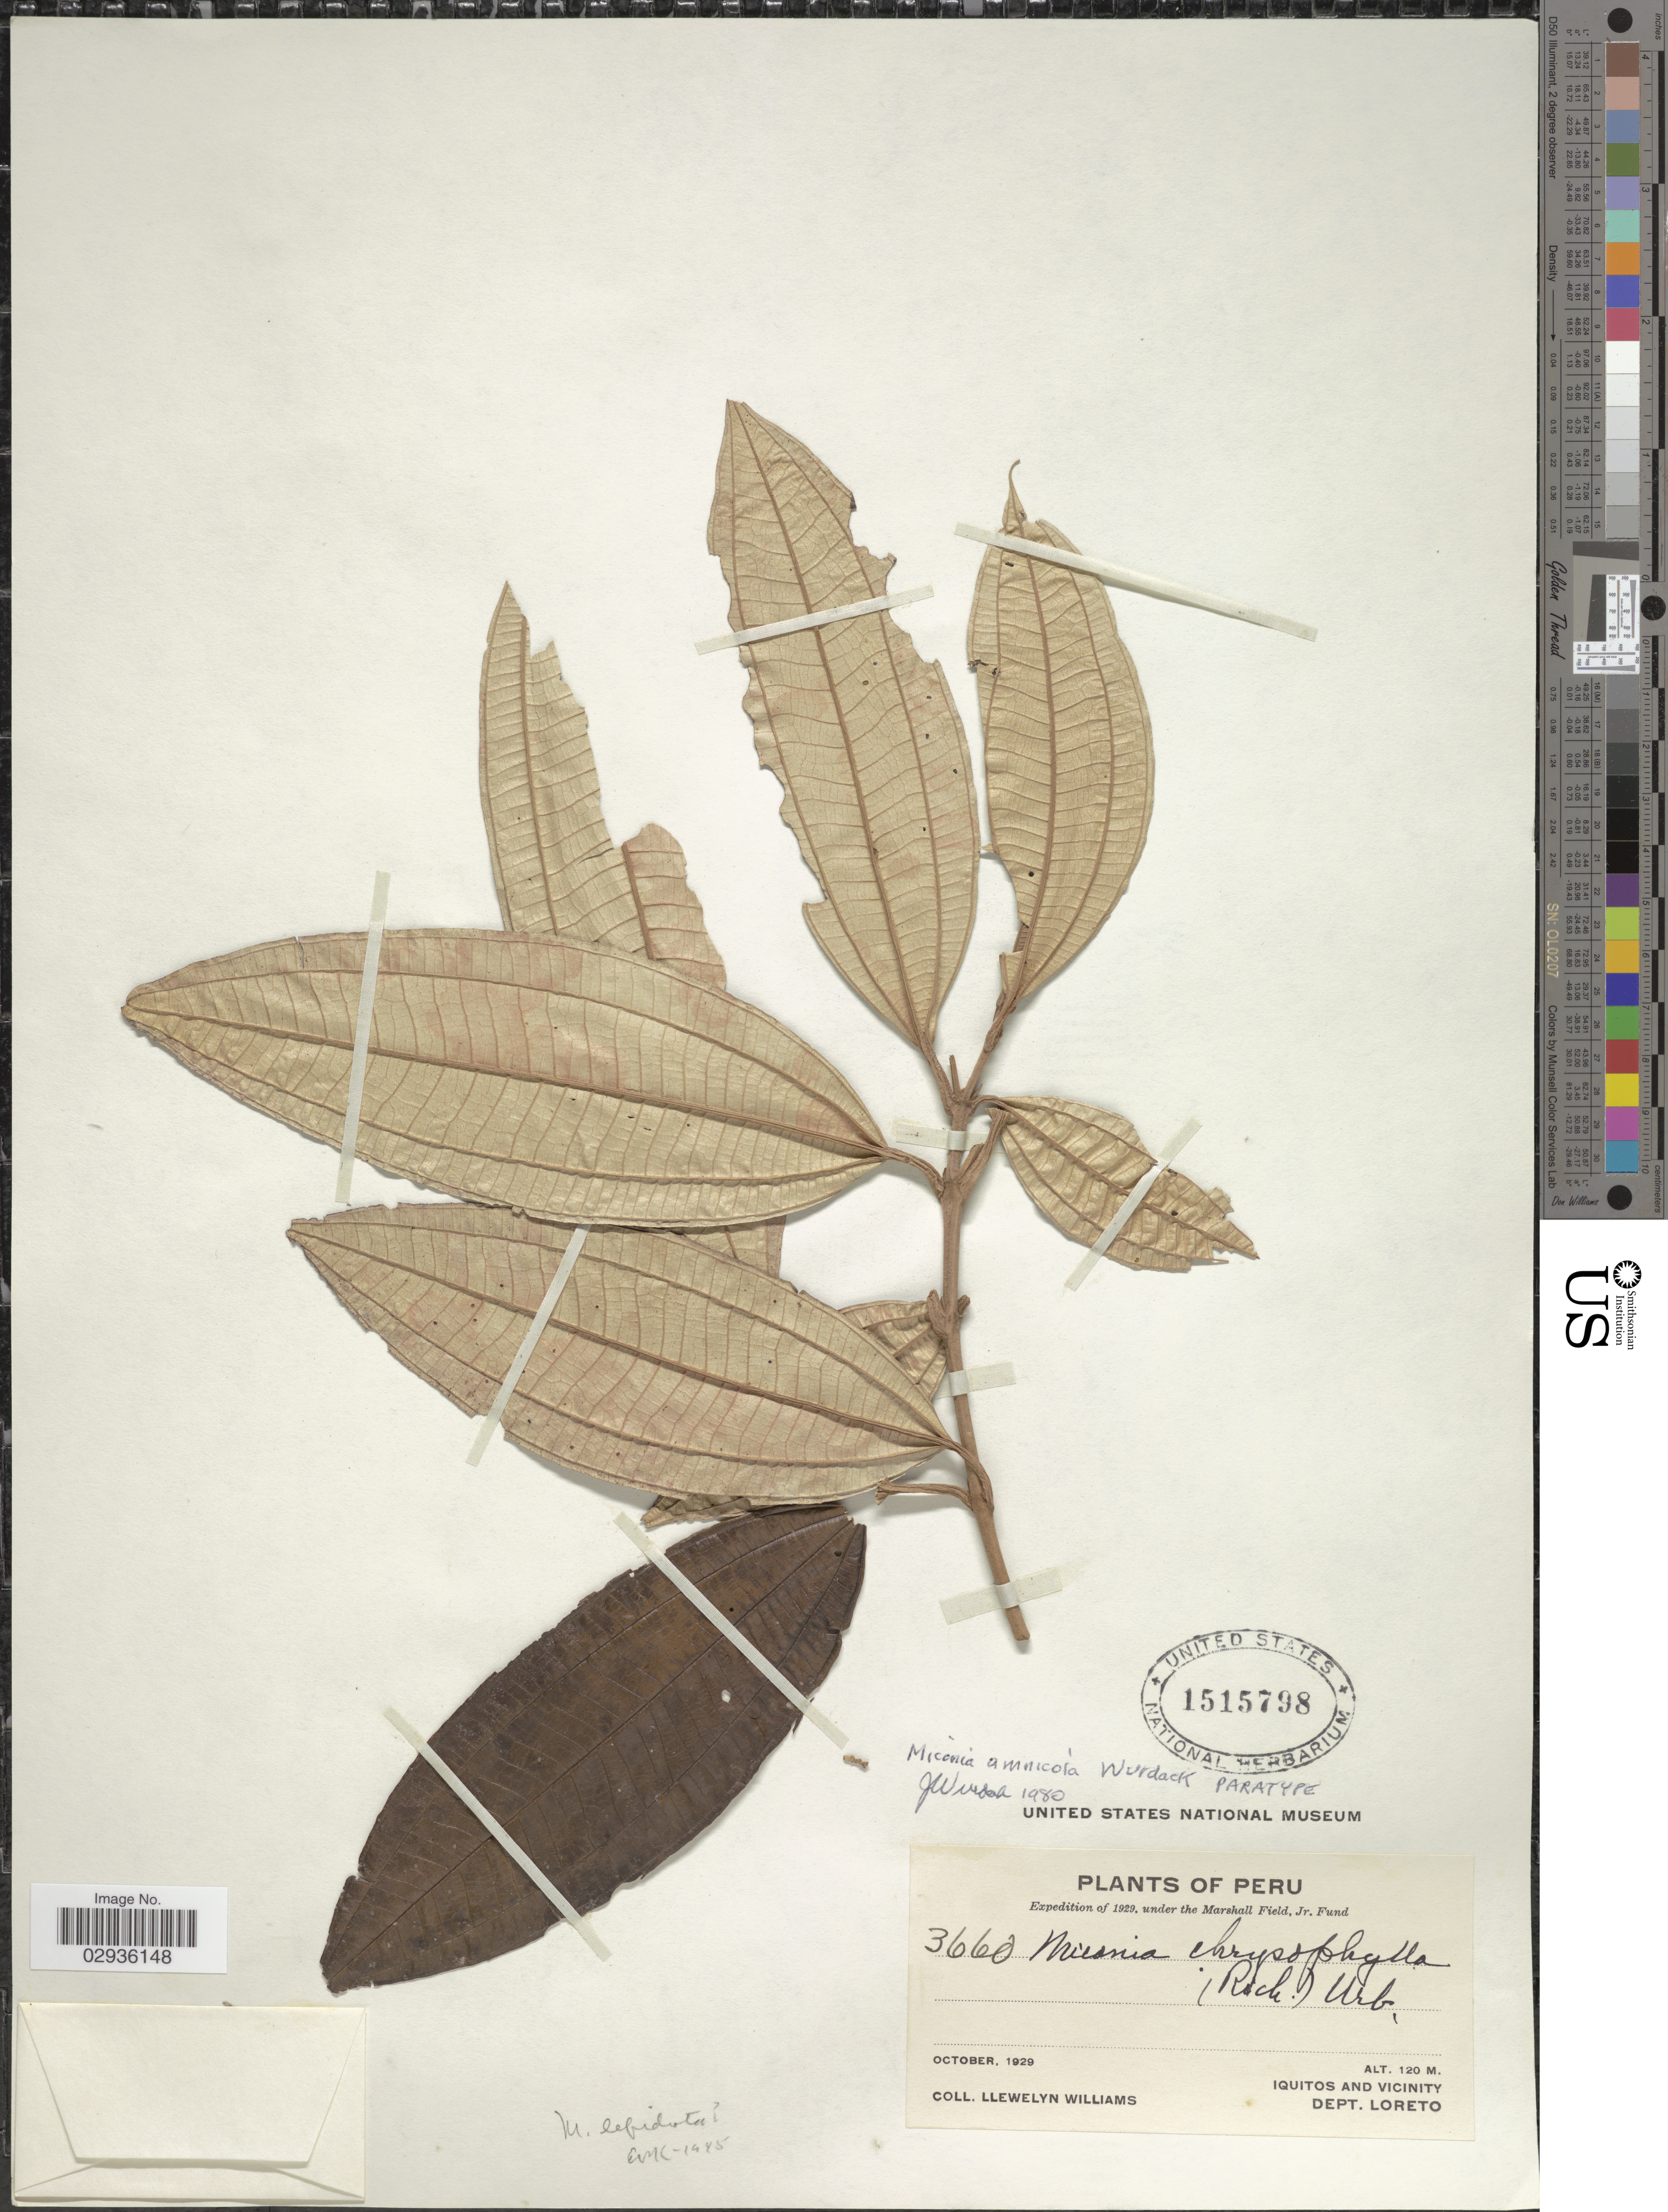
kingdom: Plantae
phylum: Tracheophyta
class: Magnoliopsida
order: Myrtales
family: Melastomataceae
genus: Miconia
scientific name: Miconia amnicola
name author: Wurdack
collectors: Ll. Williams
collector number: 3660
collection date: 1929-10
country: Peru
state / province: Loreto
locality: Iquitos and vicinity. Dept. Loreto.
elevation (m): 120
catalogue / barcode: US 1515798